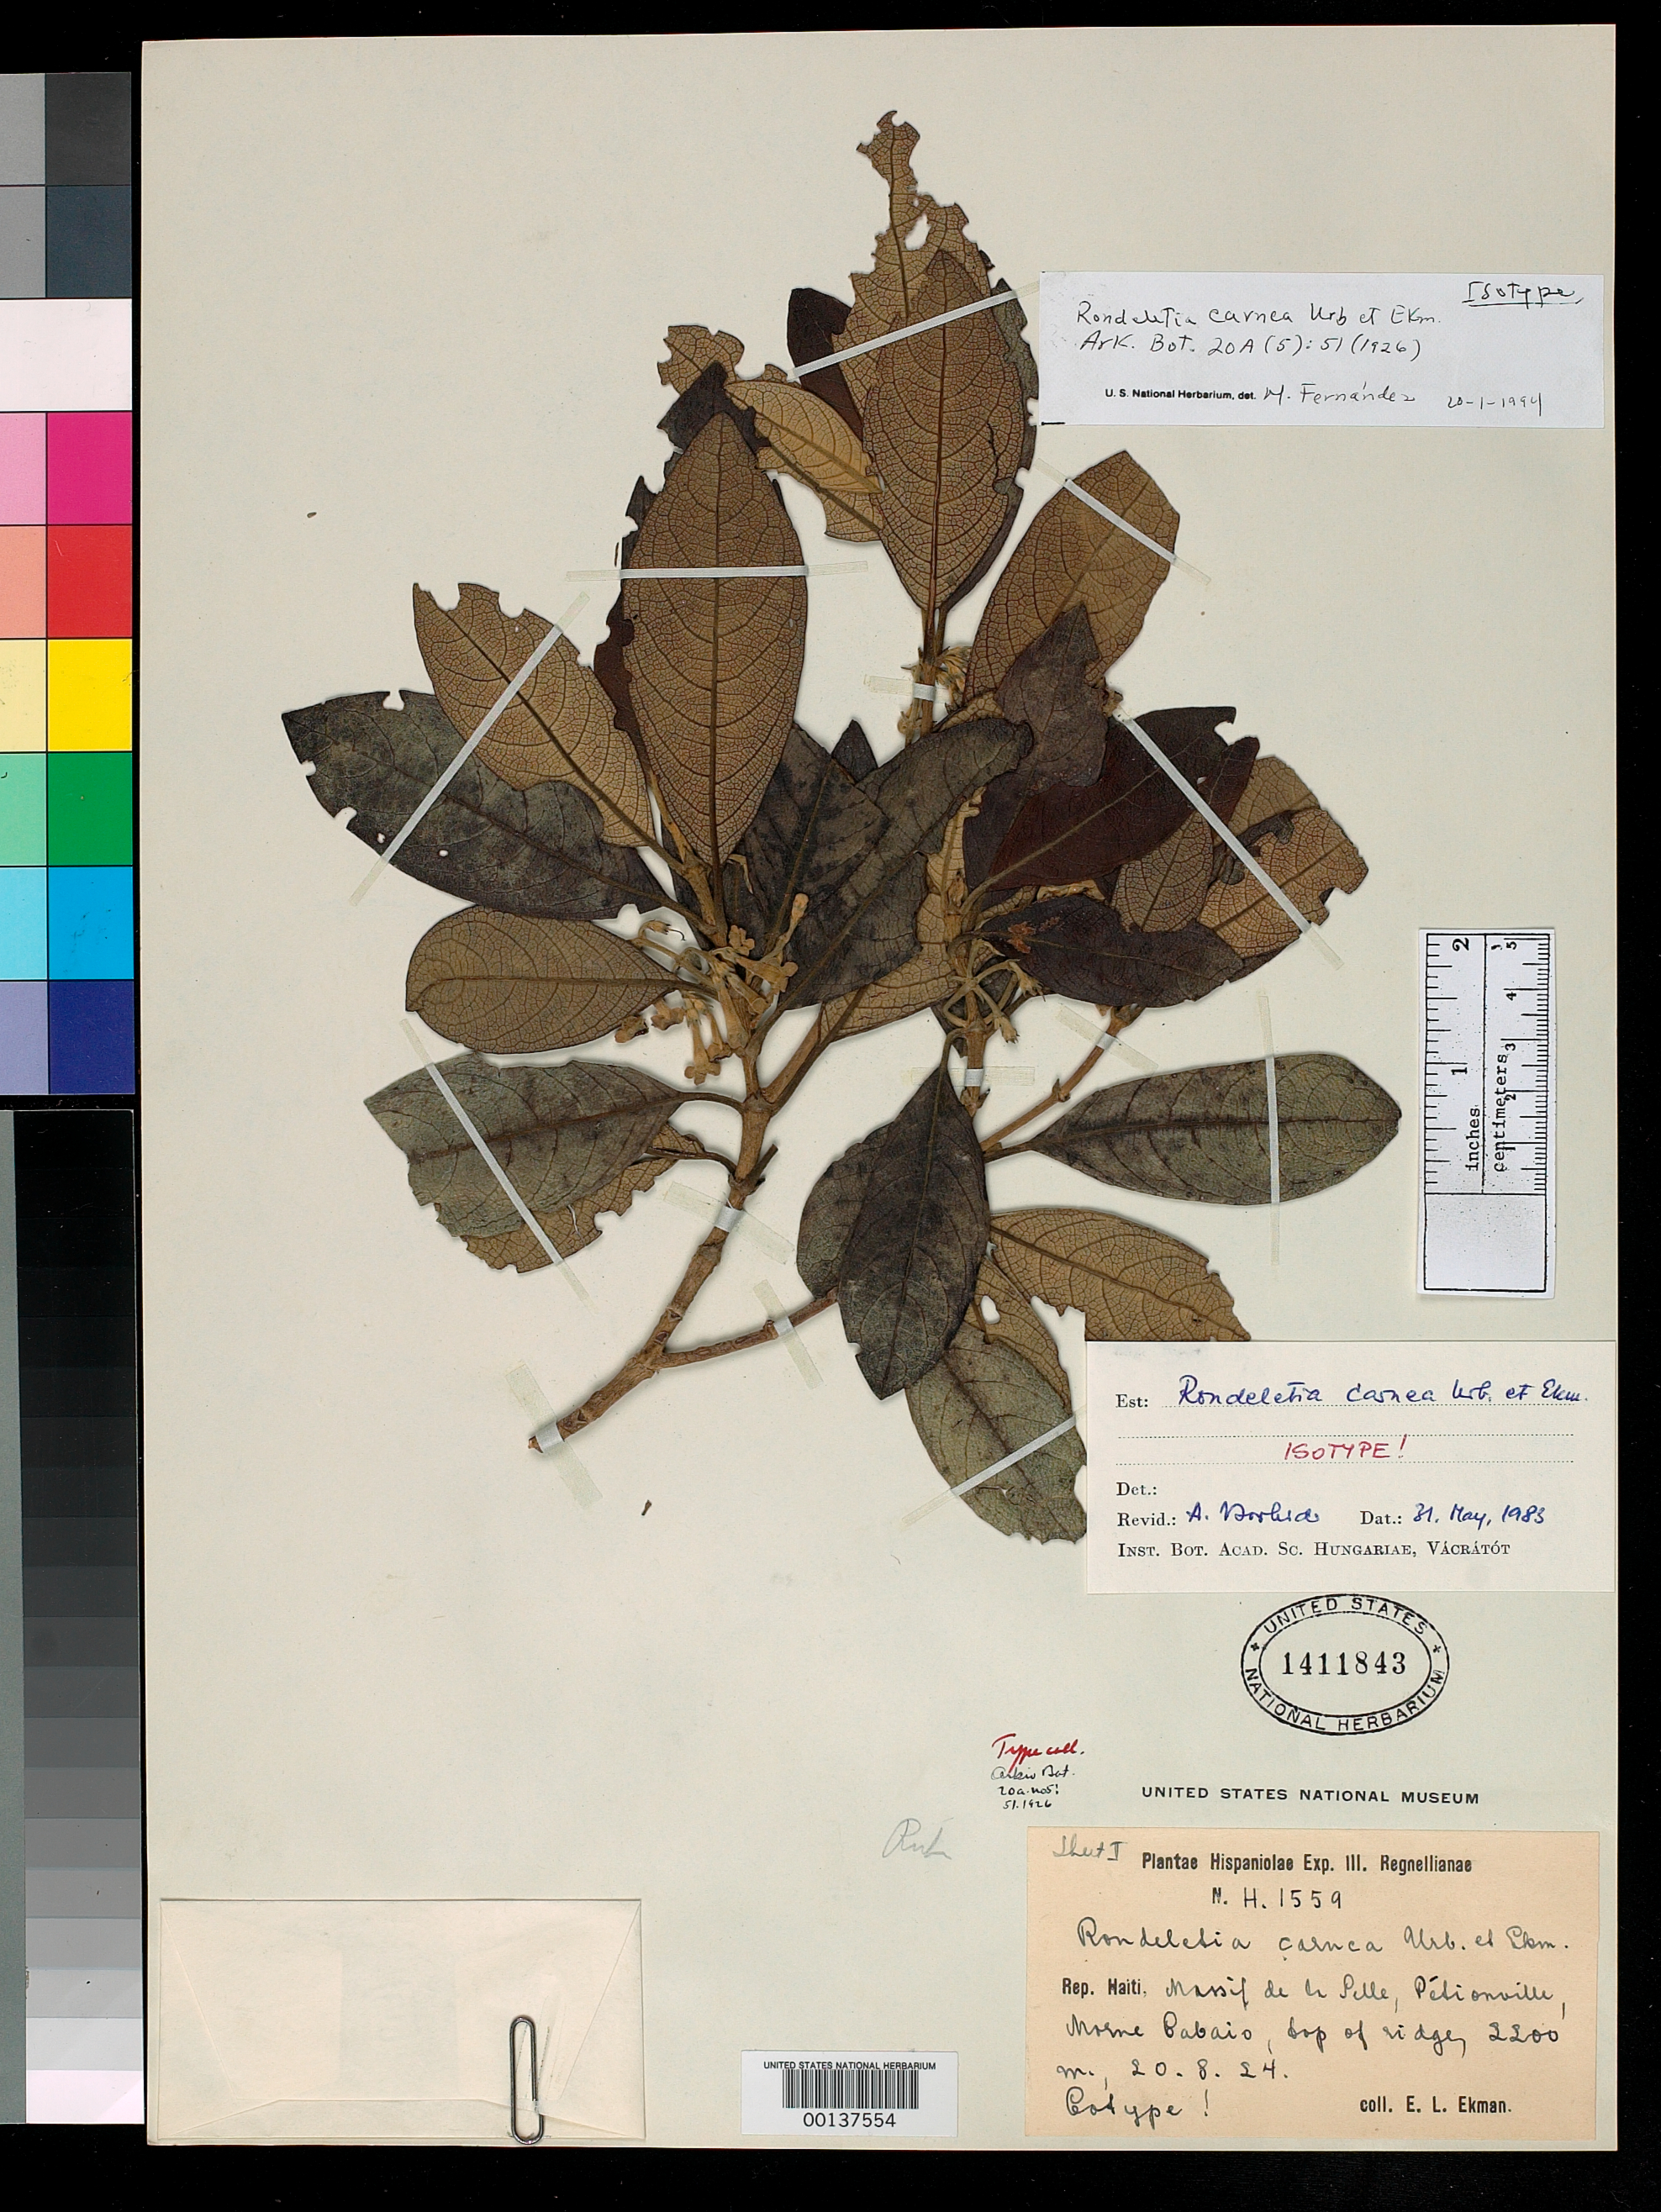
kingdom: Plantae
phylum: Tracheophyta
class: Magnoliopsida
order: Gentianales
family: Rubiaceae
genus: Rondeletia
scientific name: Rondeletia carnea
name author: Urb. & Ekman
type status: Isotype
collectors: E. L. Ekman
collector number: H 1559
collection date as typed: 20 Aug 1924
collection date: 1924-08-20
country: Haiti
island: Hispaniola Island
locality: Massif de La Selle, Morne Cabaio.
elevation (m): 2200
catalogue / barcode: US 1411843